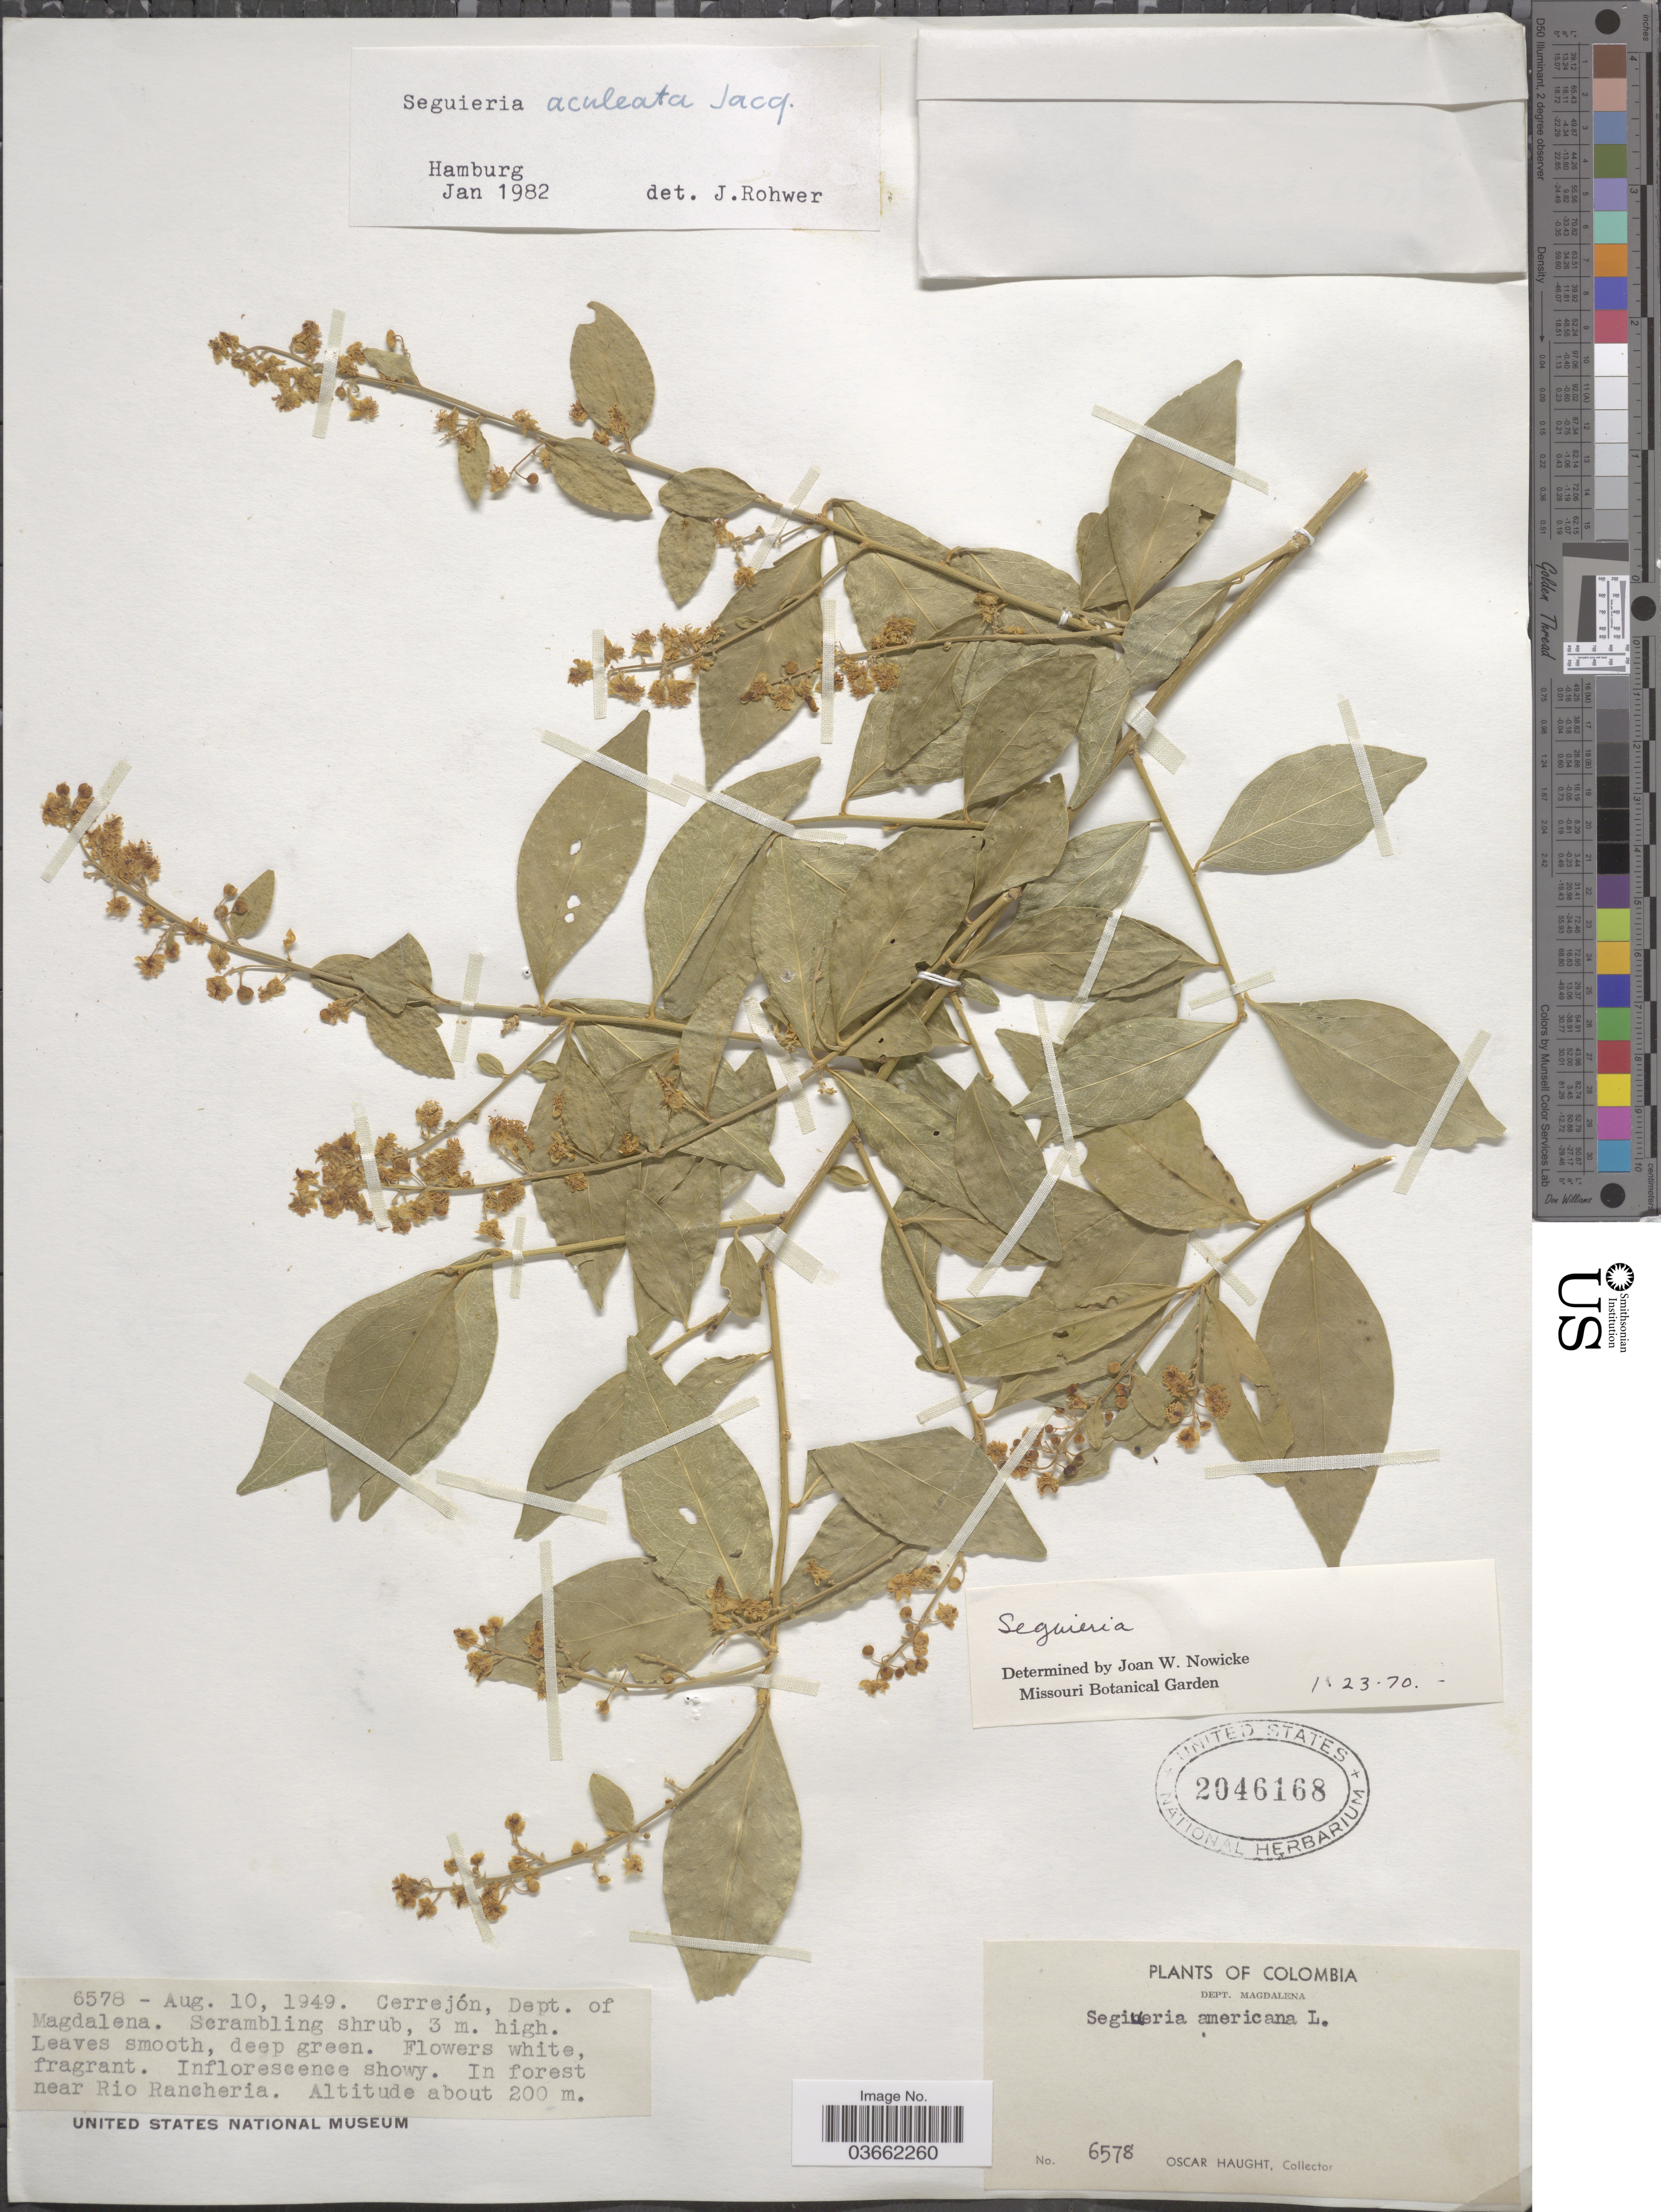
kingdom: Plantae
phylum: Tracheophyta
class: Magnoliopsida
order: Caryophyllales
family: Phytolaccaceae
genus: Seguieria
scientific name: Seguieria aculeata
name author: Jacq.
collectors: O. L. Haught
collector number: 6578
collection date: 1949-08-10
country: Colombia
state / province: Magdalena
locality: Cerrejón, Dept. of Magdalena. In forest near Rio Rancheria.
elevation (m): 200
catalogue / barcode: US 2046168